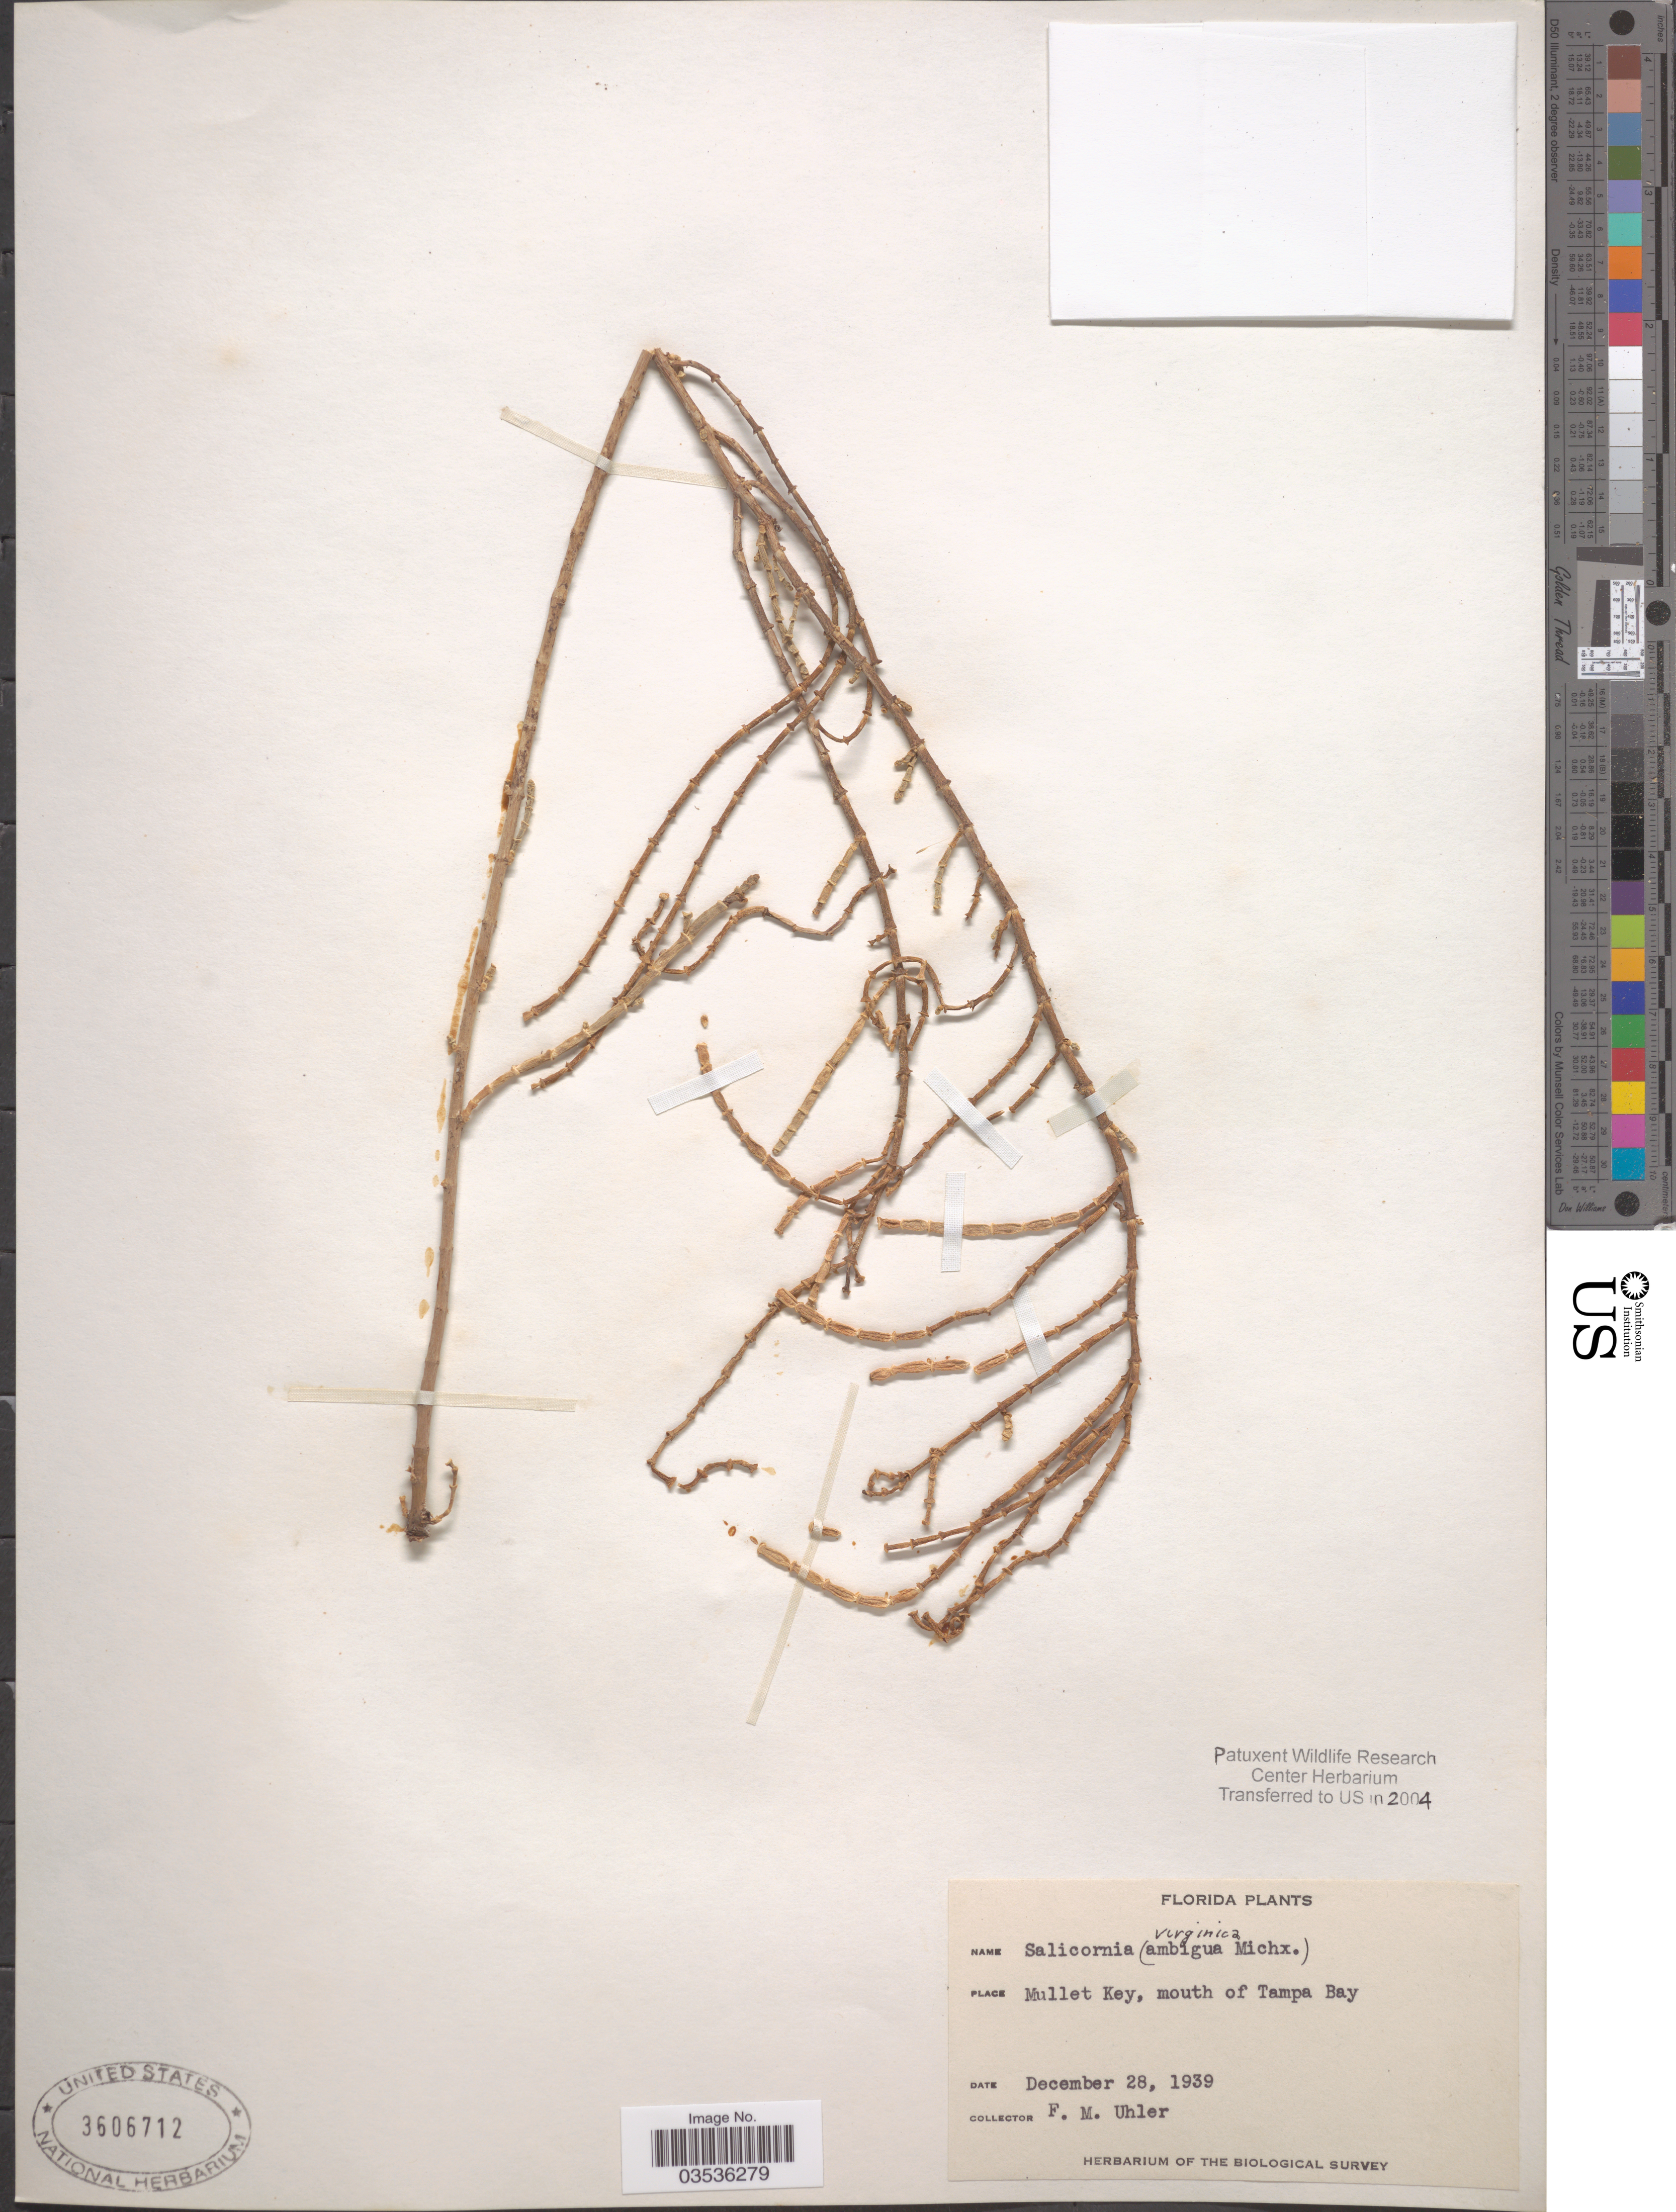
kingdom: Plantae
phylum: Tracheophyta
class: Magnoliopsida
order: Caryophyllales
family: Amaranthaceae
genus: Salicornia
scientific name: Salicornia ambigua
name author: Michx.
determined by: Strong, Mark T., (BOT), Smithsonian Institution - National Museum of Natural History (UNITED STATES)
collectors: F. M. Uhler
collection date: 1939-12-28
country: United States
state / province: Florida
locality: Mullet Key, mouth of Tampa Bay.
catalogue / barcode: US 3606712